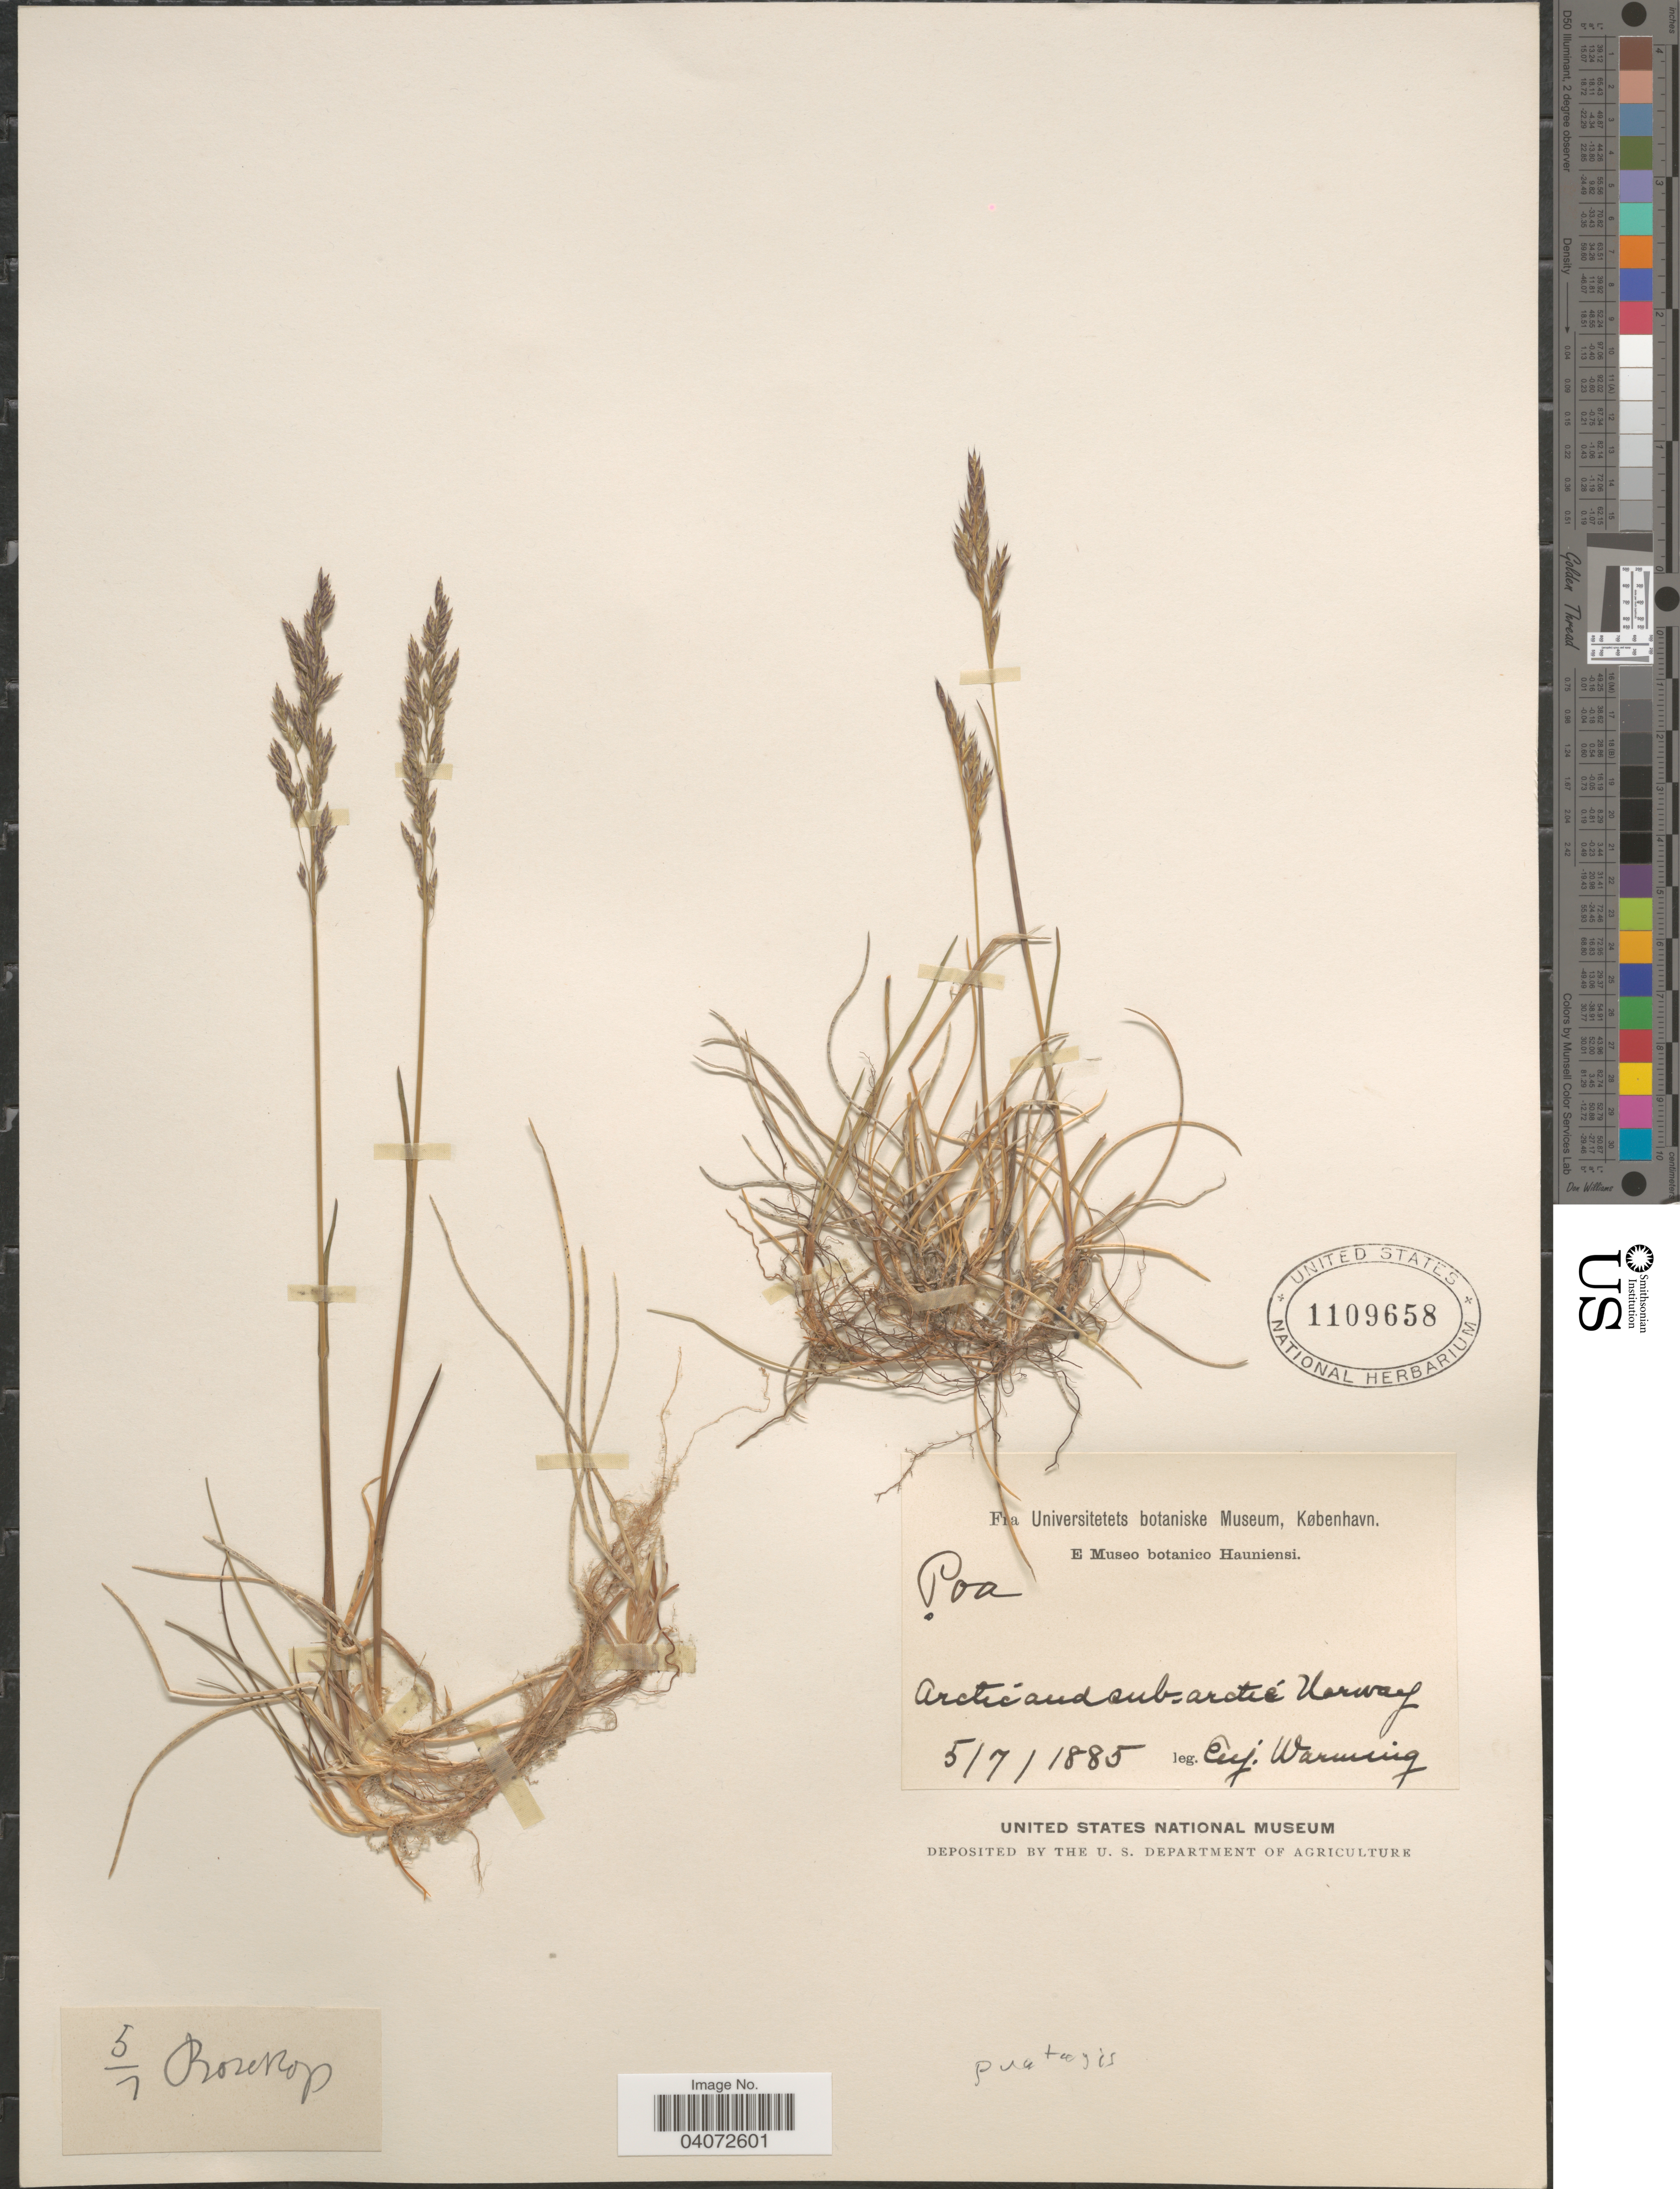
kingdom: Plantae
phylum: Tracheophyta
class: Liliopsida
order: Poales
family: Poaceae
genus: Poa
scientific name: Poa pratensis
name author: L.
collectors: E. Warming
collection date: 1885-07-05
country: Norway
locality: Arctic and sub. arctic Norway.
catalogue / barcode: US 1109658